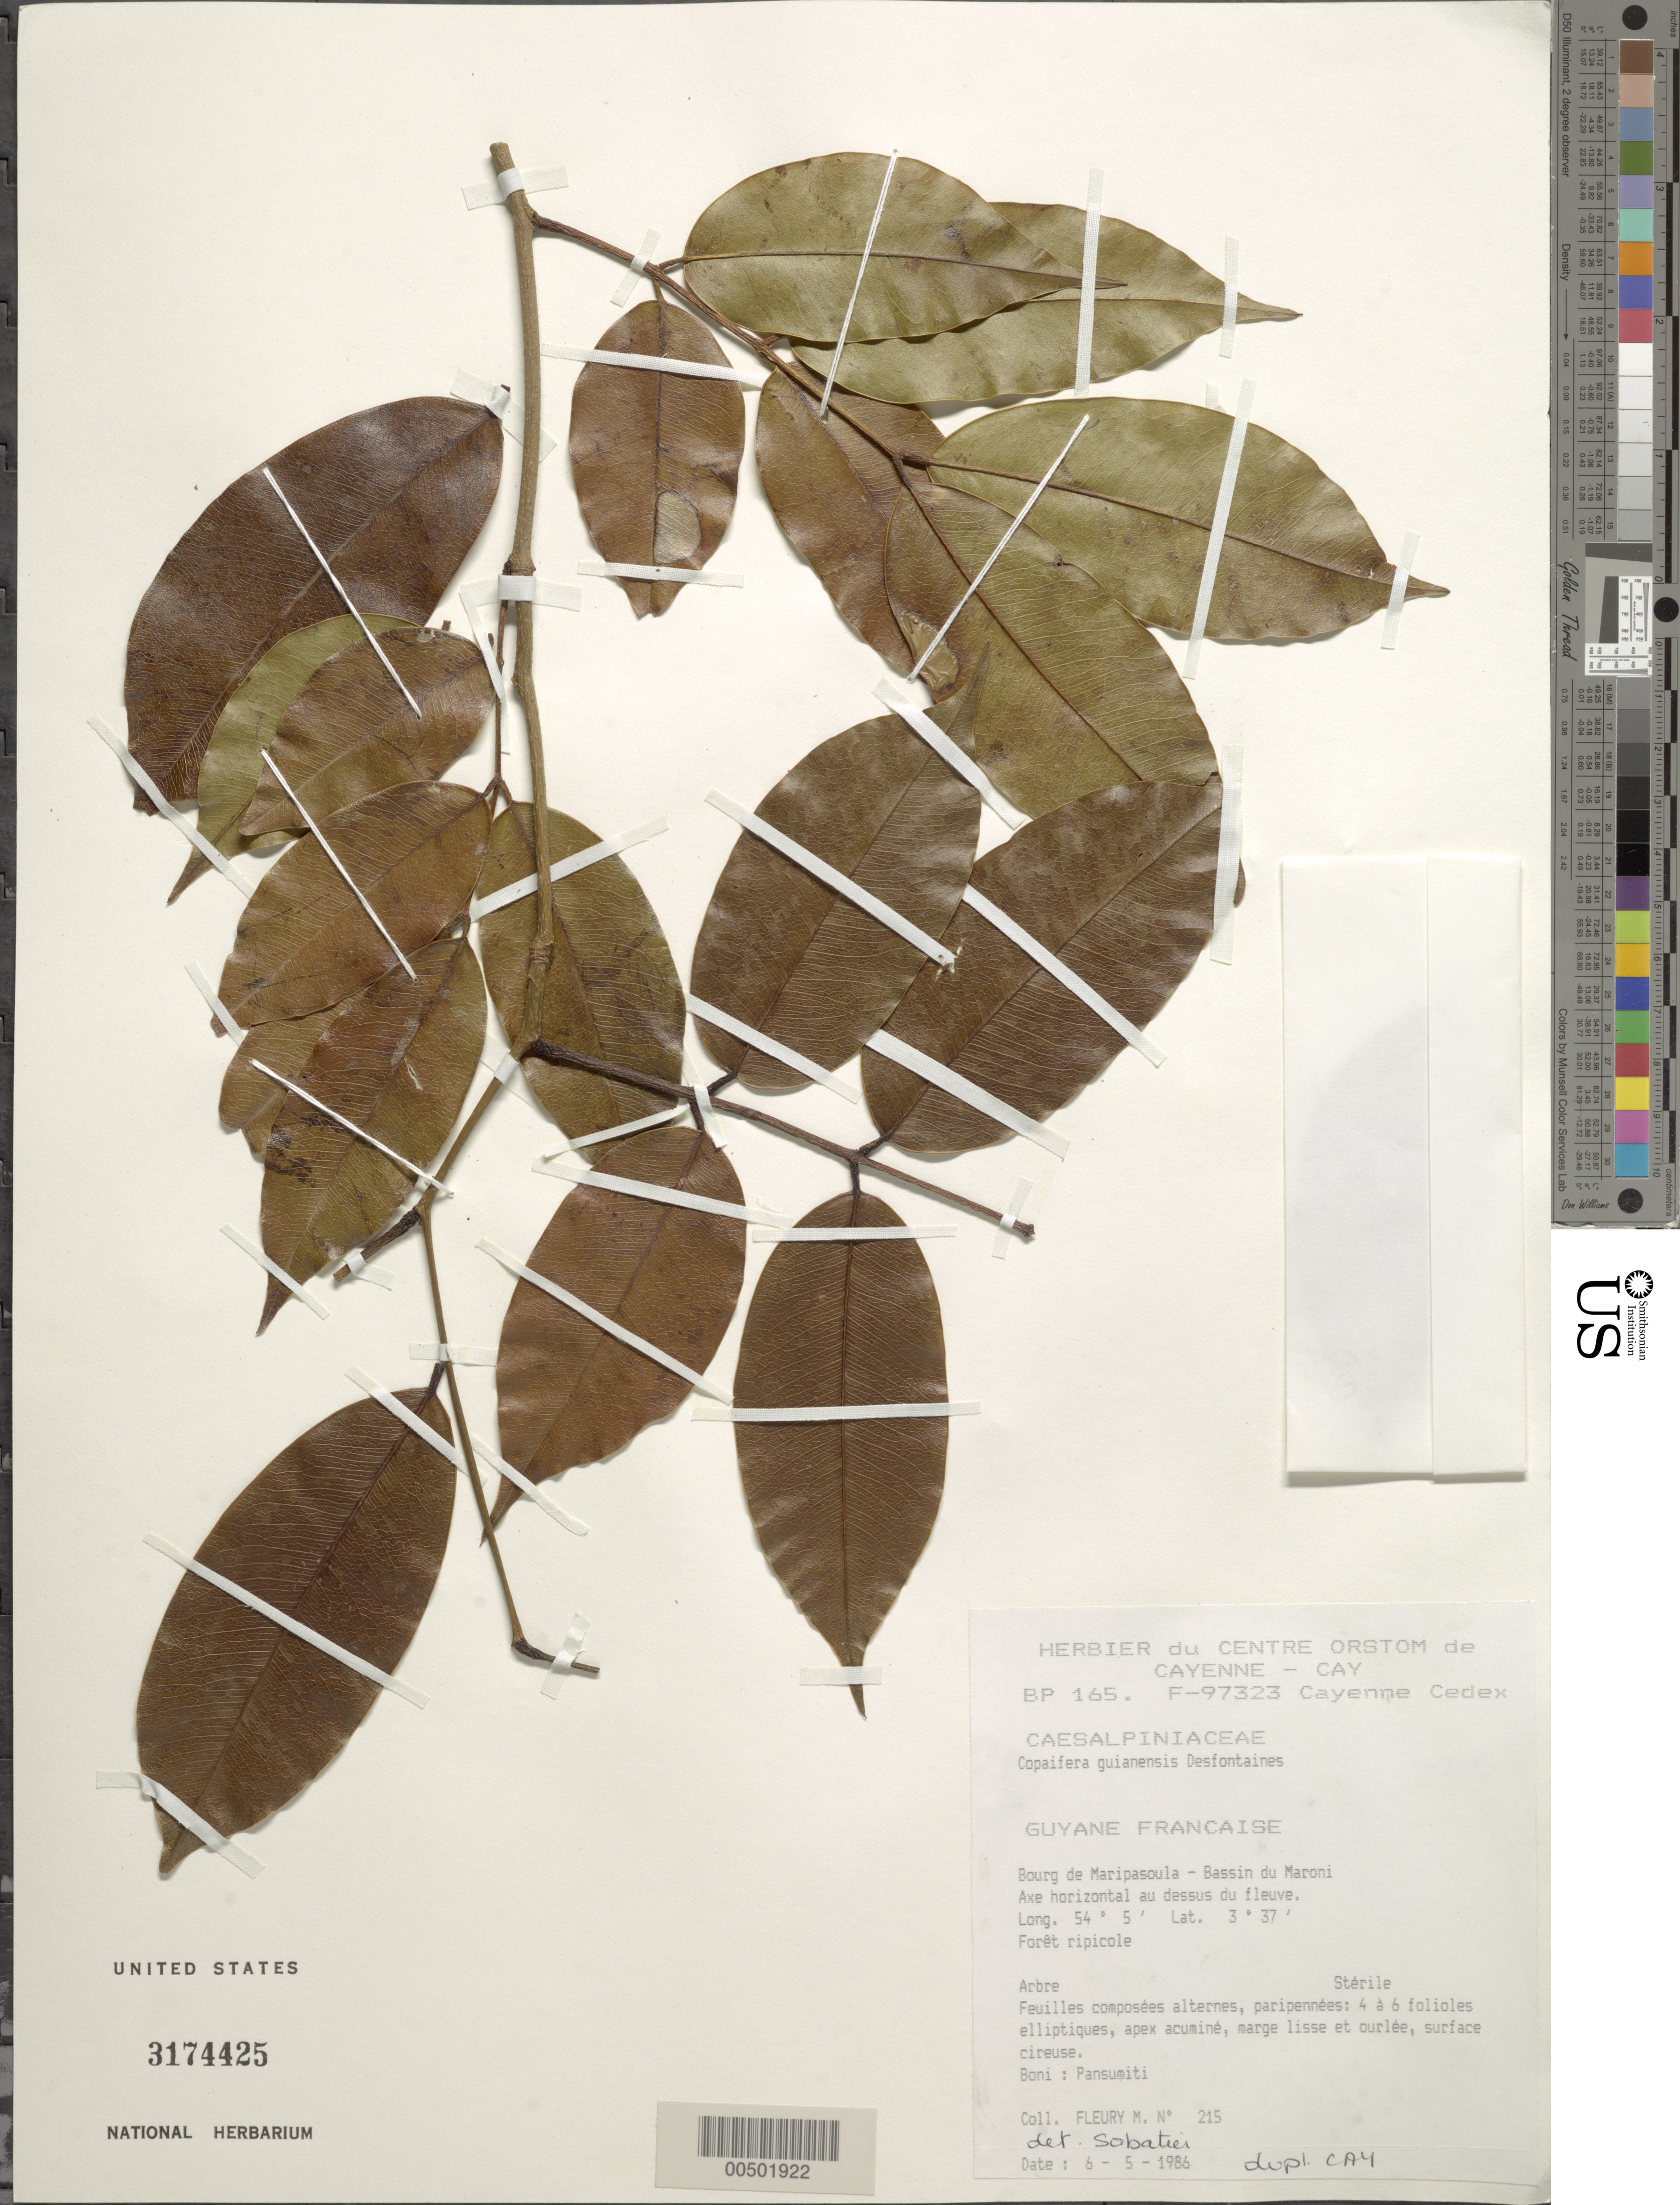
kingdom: Plantae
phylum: Tracheophyta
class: Magnoliopsida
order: Fabales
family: Fabaceae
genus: Copaifera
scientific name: Copaifera guyanensis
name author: Desf.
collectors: M. Fleury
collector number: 215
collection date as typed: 06 May 1986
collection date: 1986-05-06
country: French Guiana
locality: Bourg de maripasoula - bassin du maroni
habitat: Foret ripicole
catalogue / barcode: US 3174425